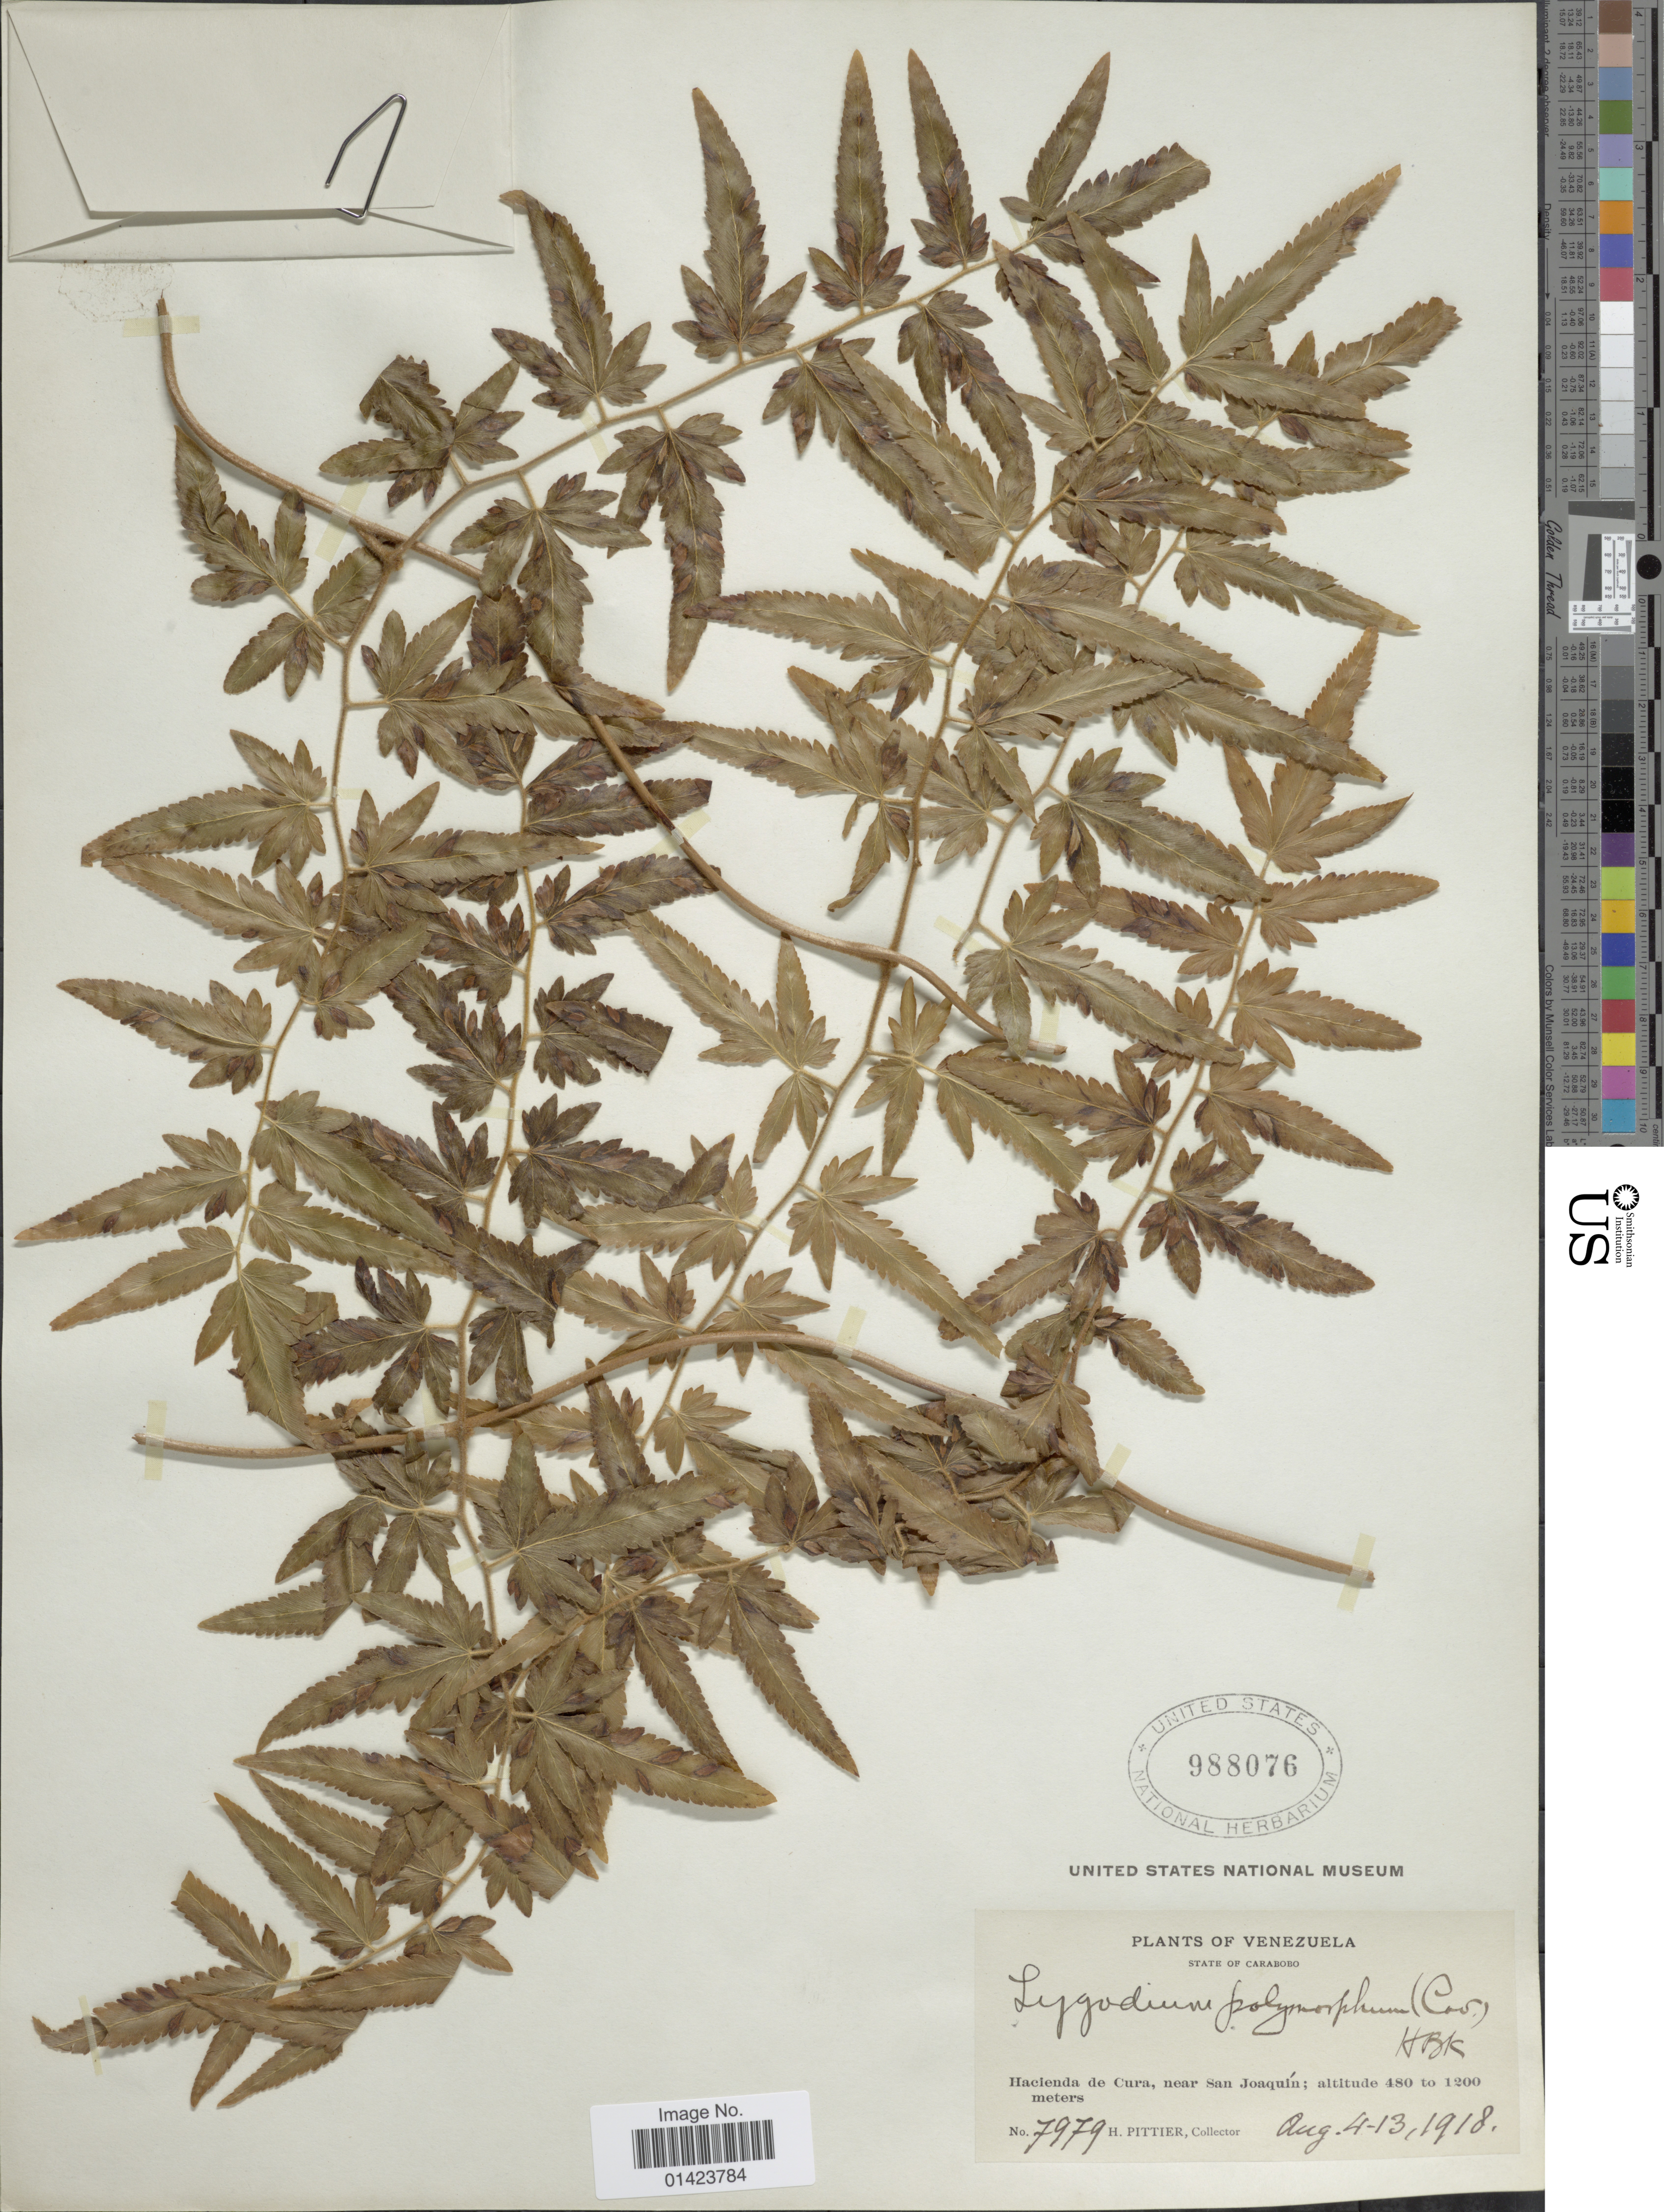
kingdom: Plantae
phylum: Tracheophyta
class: Polypodiopsida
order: Schizaeales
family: Lygodiaceae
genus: Lygodium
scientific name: Lygodium venustum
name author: Sw.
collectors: H. F. Pittier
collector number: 7979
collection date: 1918-08-04/1918-08-13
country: Venezuela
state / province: Carabobo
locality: State of Carabobo, Hacienda de Cura, near San Joaquín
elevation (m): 480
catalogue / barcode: US 988076